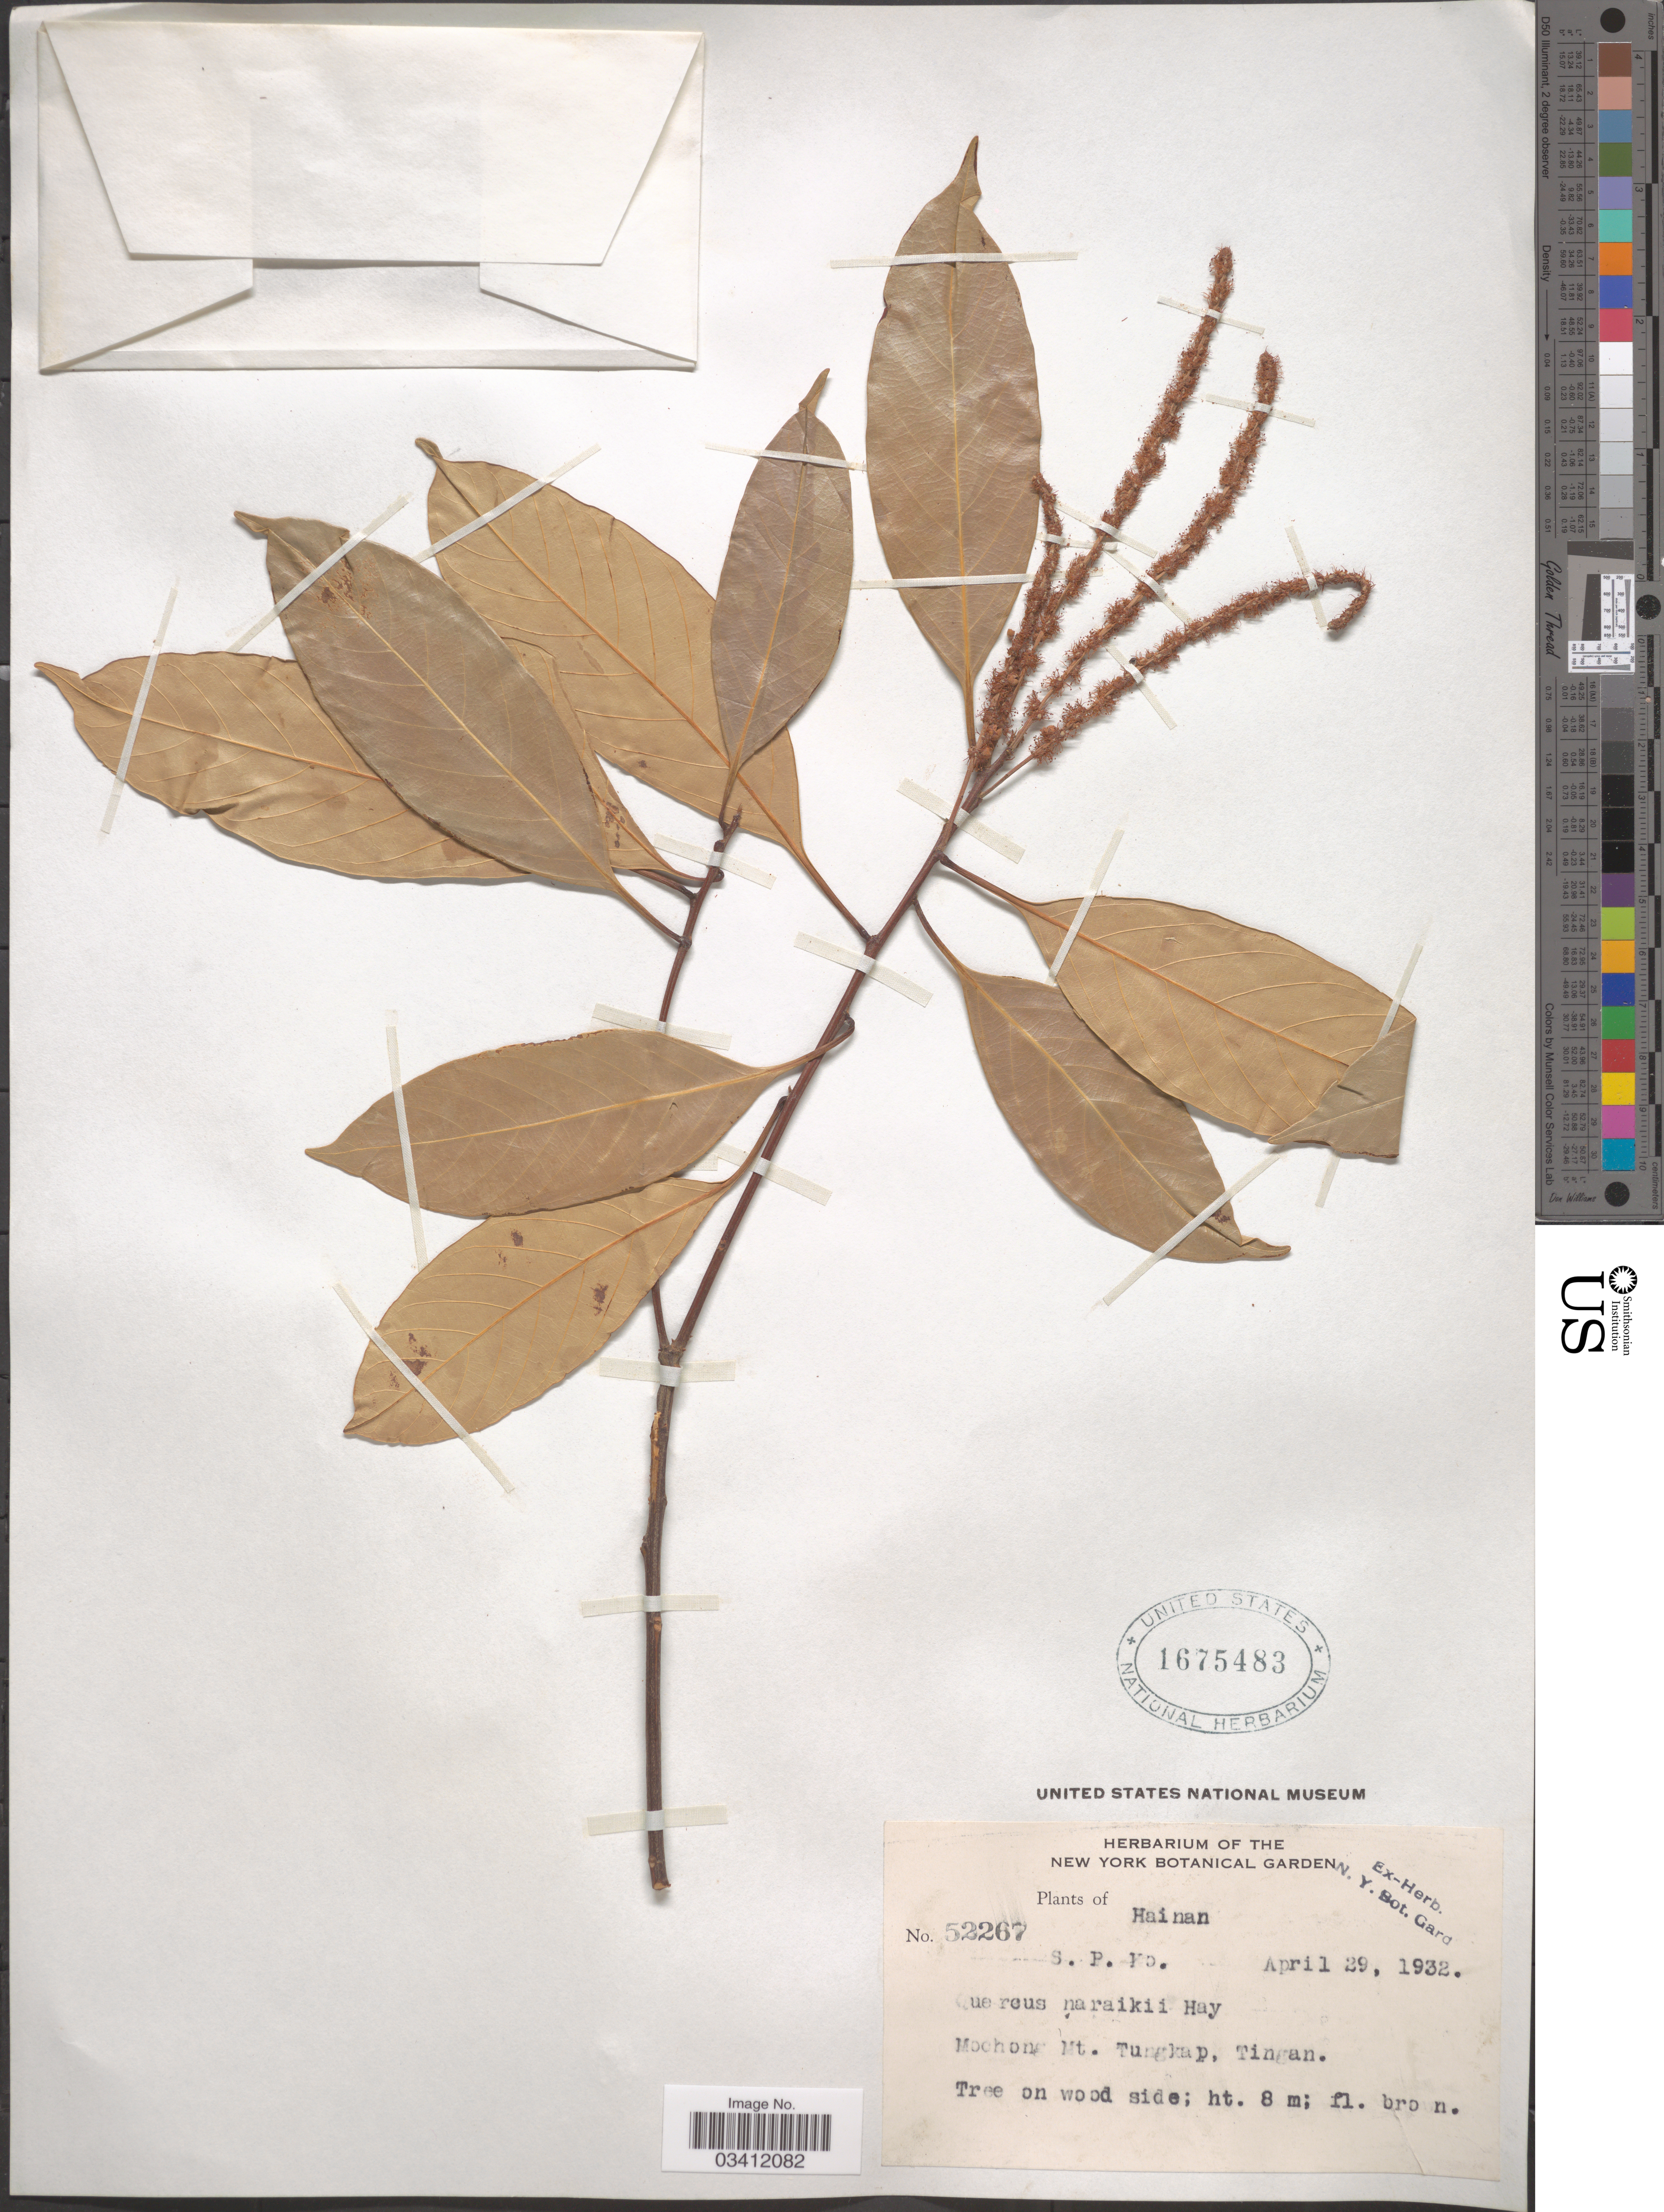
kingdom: Plantae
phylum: Tracheophyta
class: Magnoliopsida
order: Fagales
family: Fagaceae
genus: Quercus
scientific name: Quercus nariakii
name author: Hayata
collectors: S. P. Ko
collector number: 52267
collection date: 1932-04-29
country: China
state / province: Hainan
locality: Mochong Mt. Tungkap, Tingan.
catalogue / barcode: US 1675483